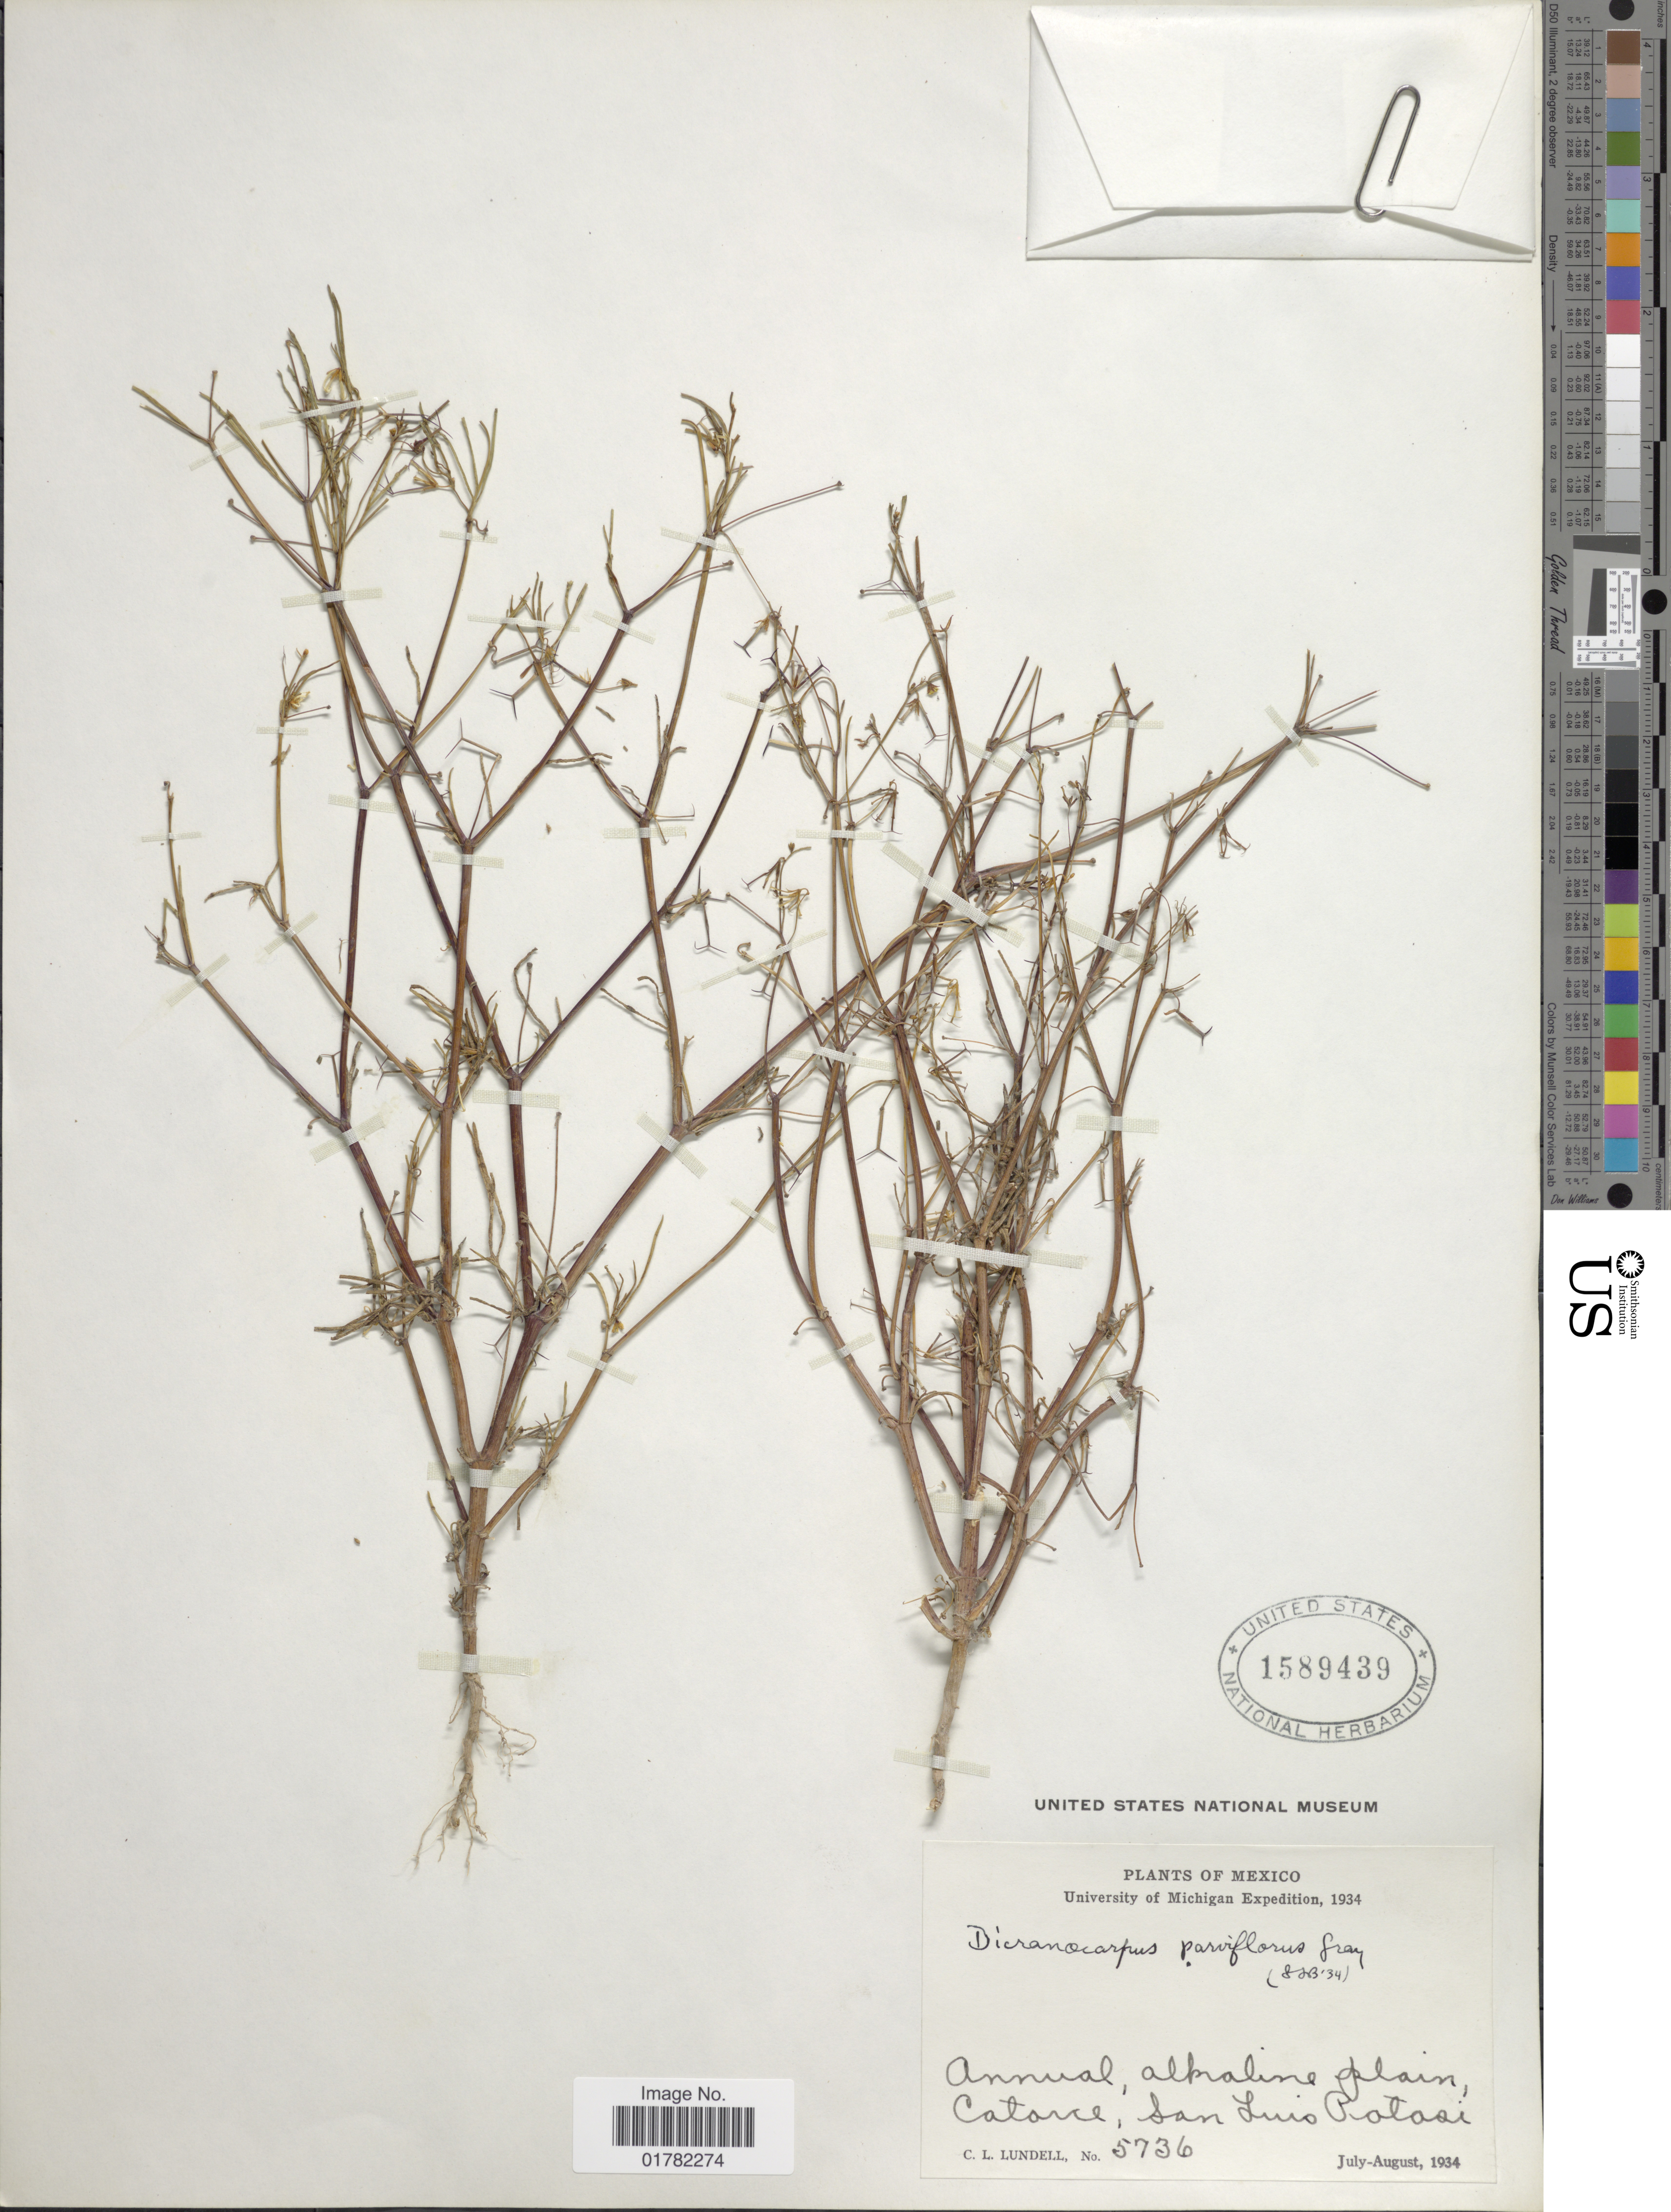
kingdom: Plantae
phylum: Tracheophyta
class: Magnoliopsida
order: Asterales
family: Asteraceae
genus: Dicranocarpus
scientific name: Dicranocarpus parviflorus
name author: A. Gray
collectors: C. L. Lundell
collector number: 5736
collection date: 1934-07/1934-08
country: Mexico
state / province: San Luis Potosí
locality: Annual, alkaline plain Caotorce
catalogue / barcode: US 1589439